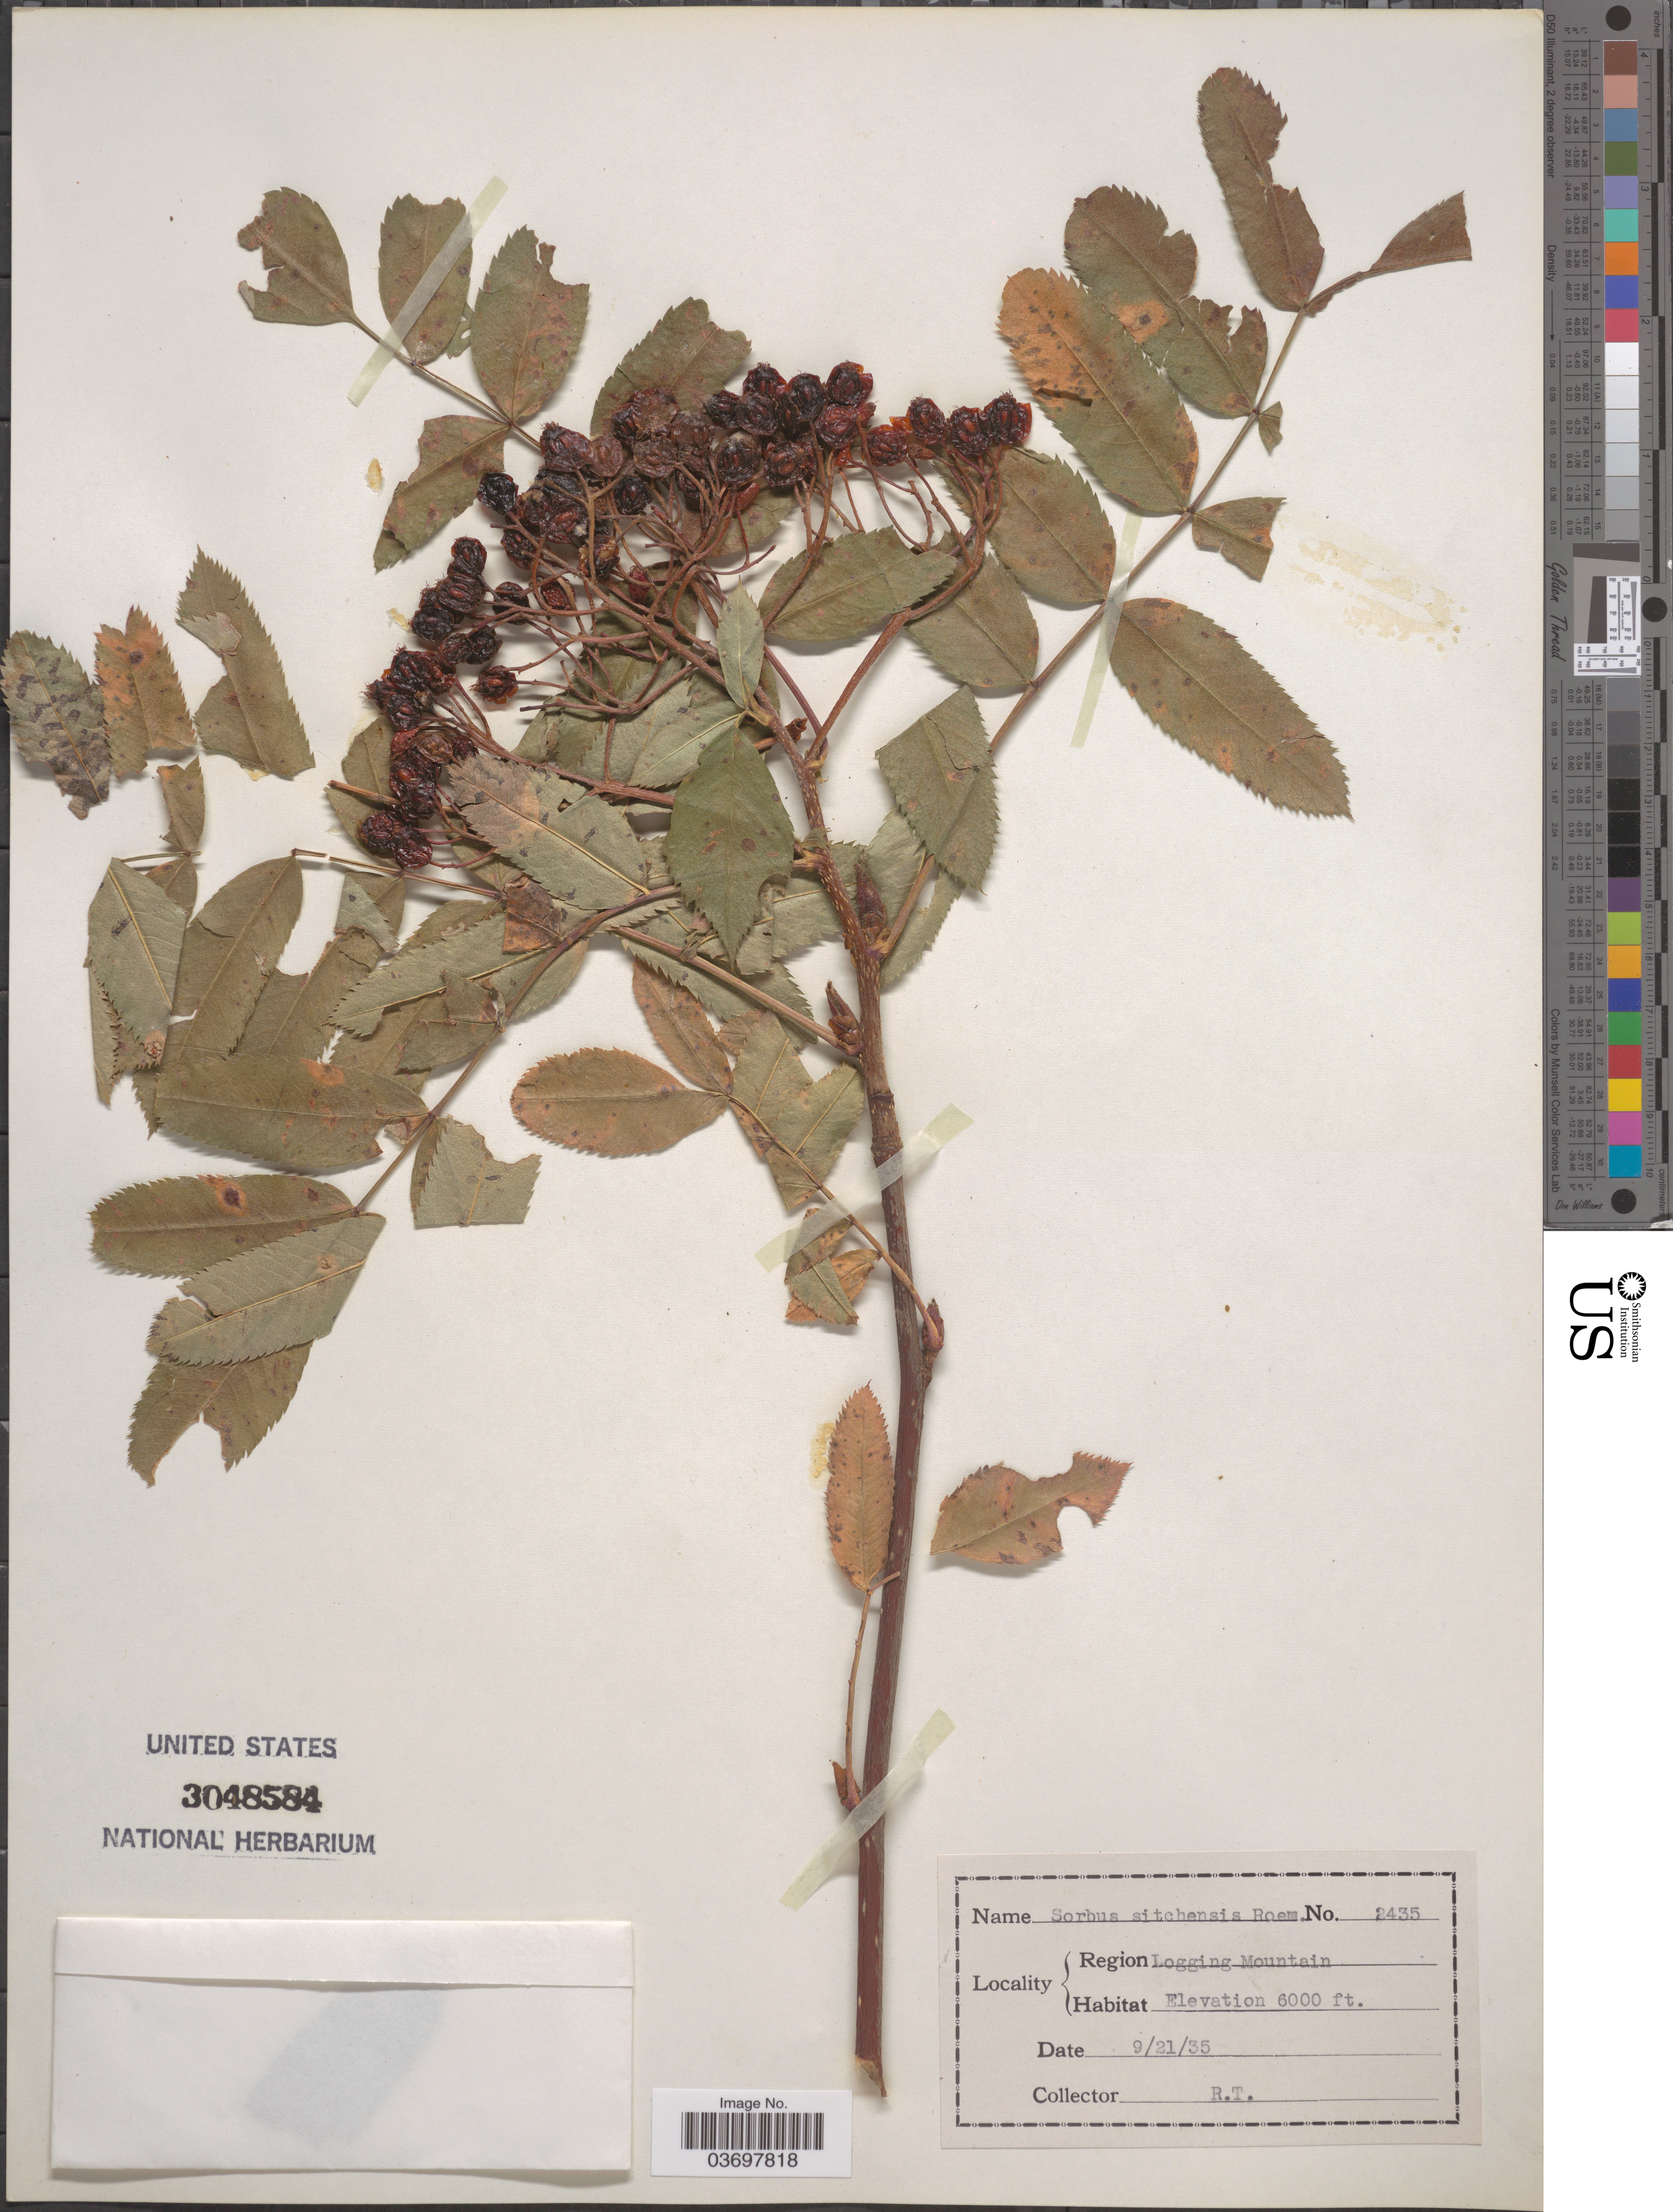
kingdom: Plantae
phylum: Tracheophyta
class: Magnoliopsida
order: Rosales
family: Rosaceae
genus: Sorbus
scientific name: Sorbus sitchensis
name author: M. Roem.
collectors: R. T.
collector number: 2435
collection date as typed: Transcribed d/m/y: 21/9/35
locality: Region Logging Mountain.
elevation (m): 1829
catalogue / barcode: US 3048584